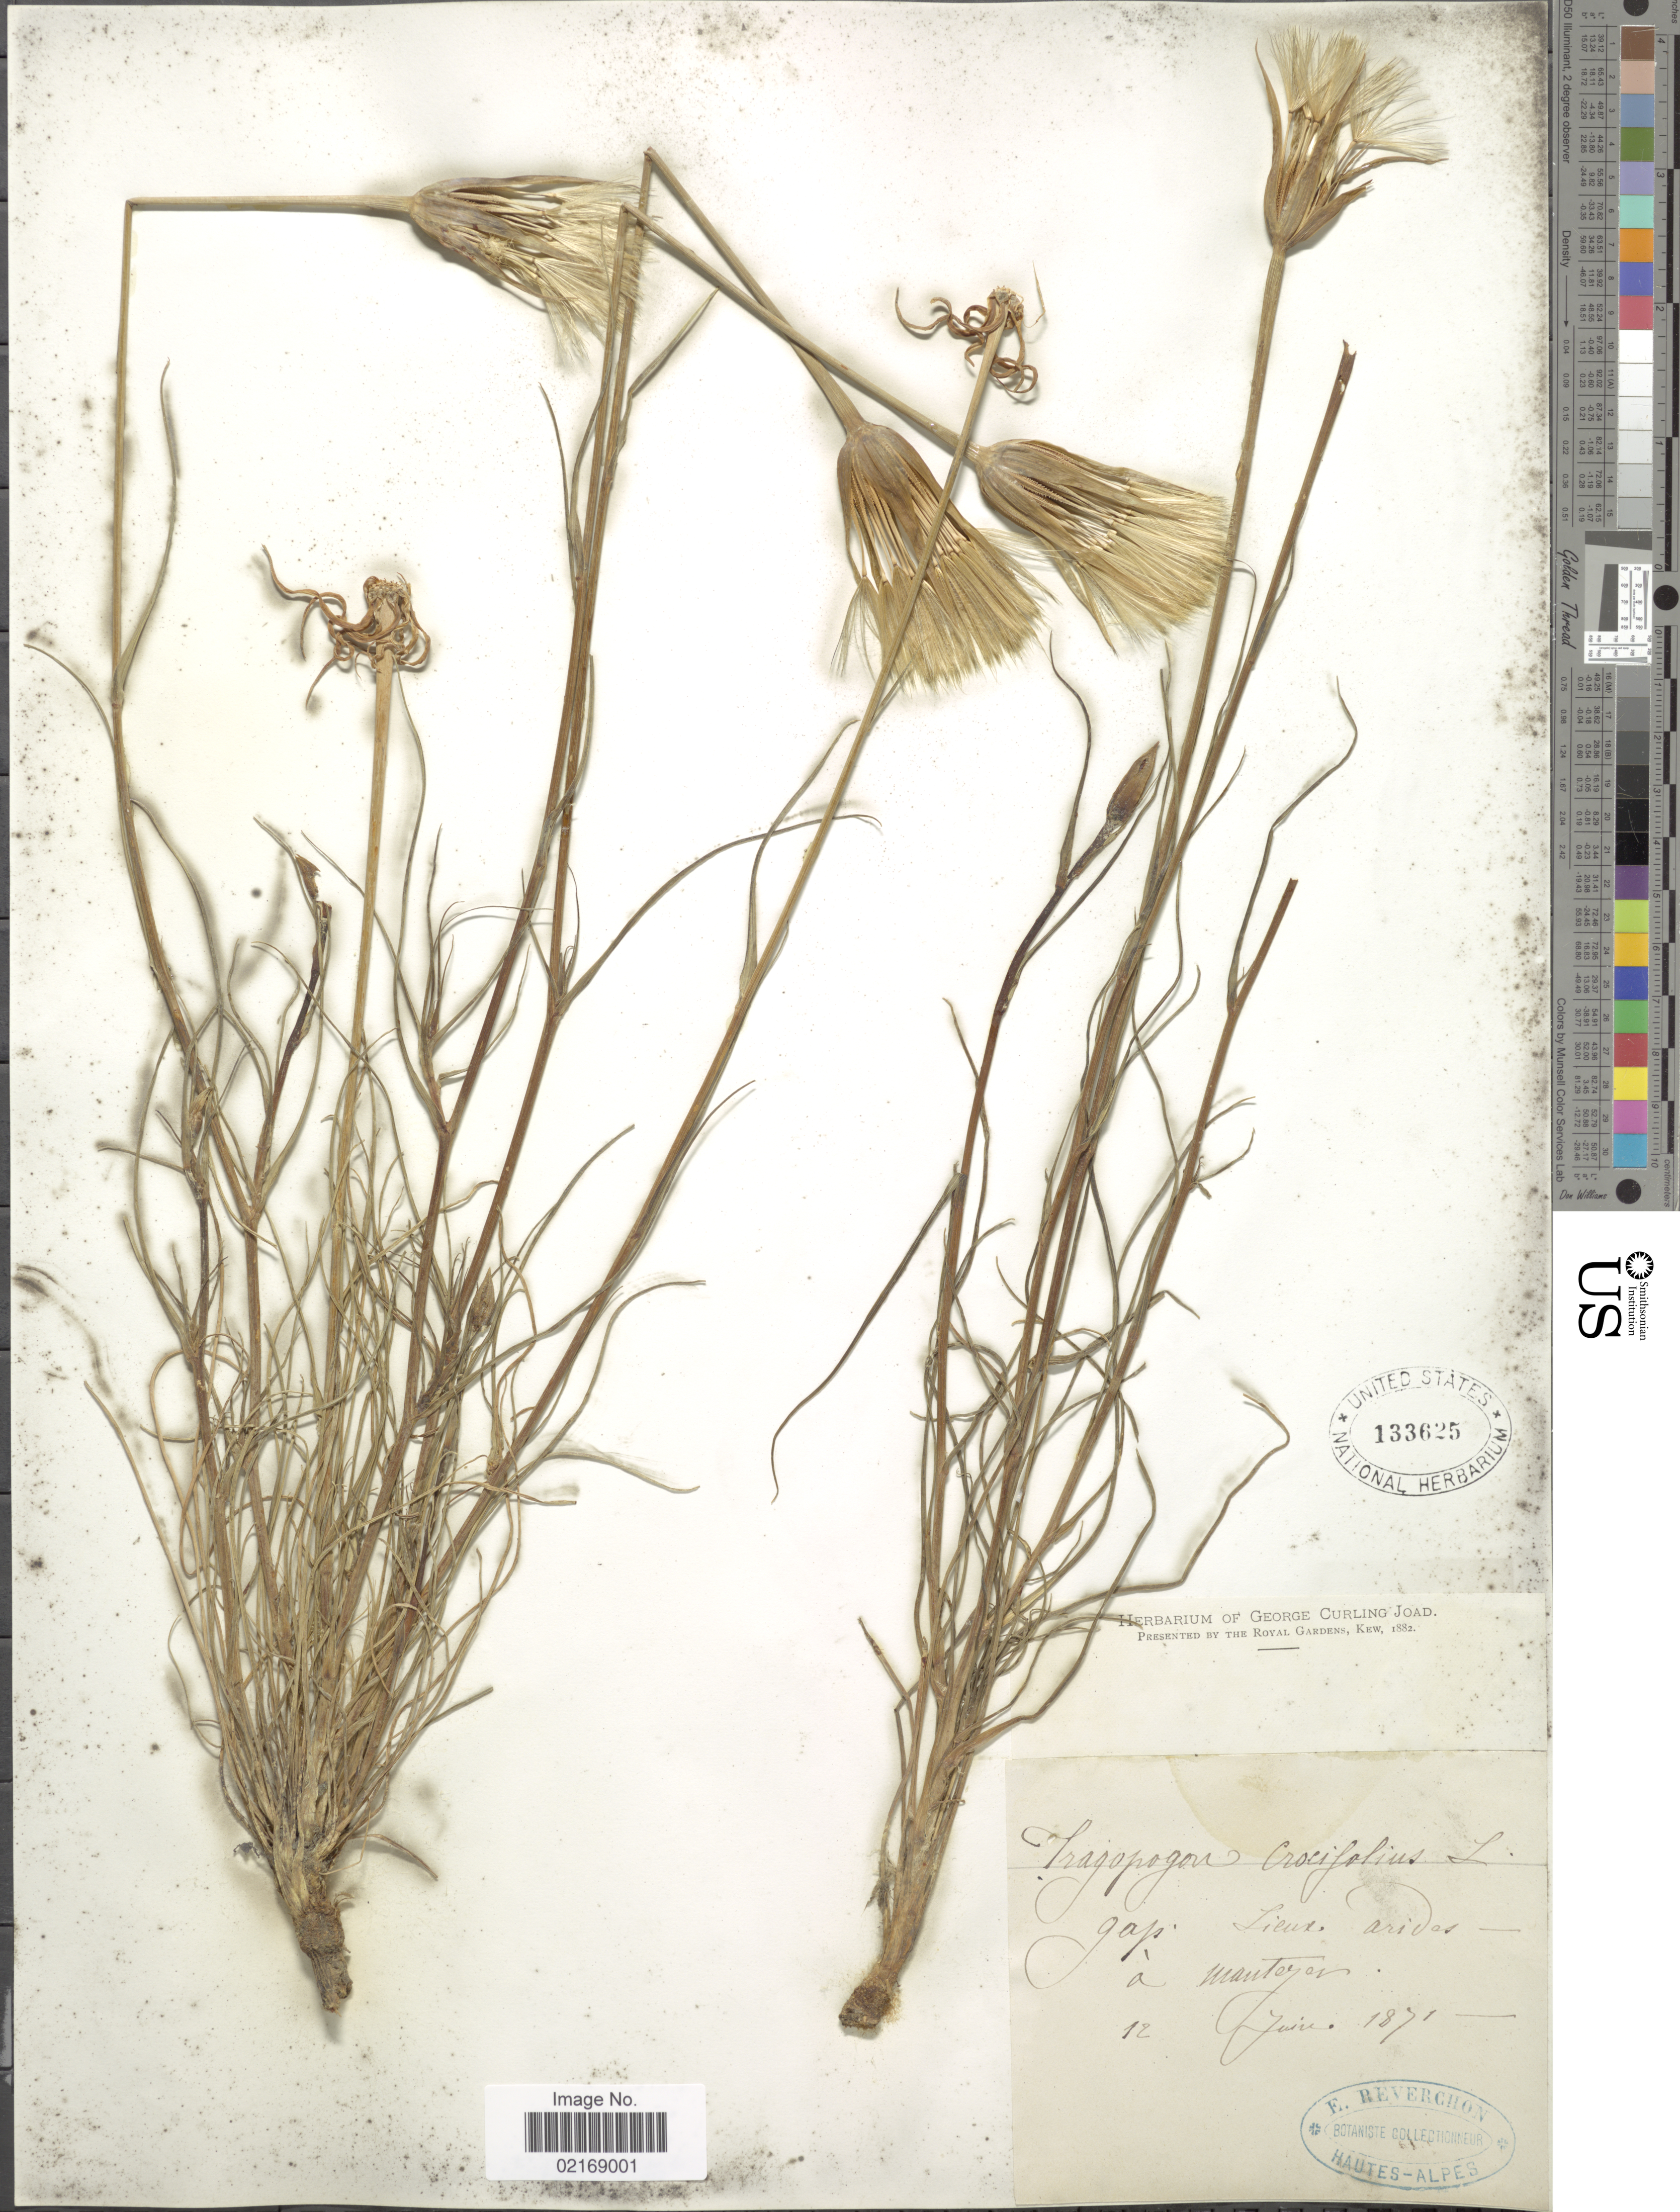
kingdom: Plantae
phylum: Tracheophyta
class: Magnoliopsida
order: Asterales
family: Asteraceae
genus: Tragopogon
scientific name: Tragopogon crocifolius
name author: L.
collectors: E. Reverchon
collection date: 1871-06-12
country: France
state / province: Provence-Alpes-Côte d'Azur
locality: Gap. Lieux arides a montagne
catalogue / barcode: US 133625